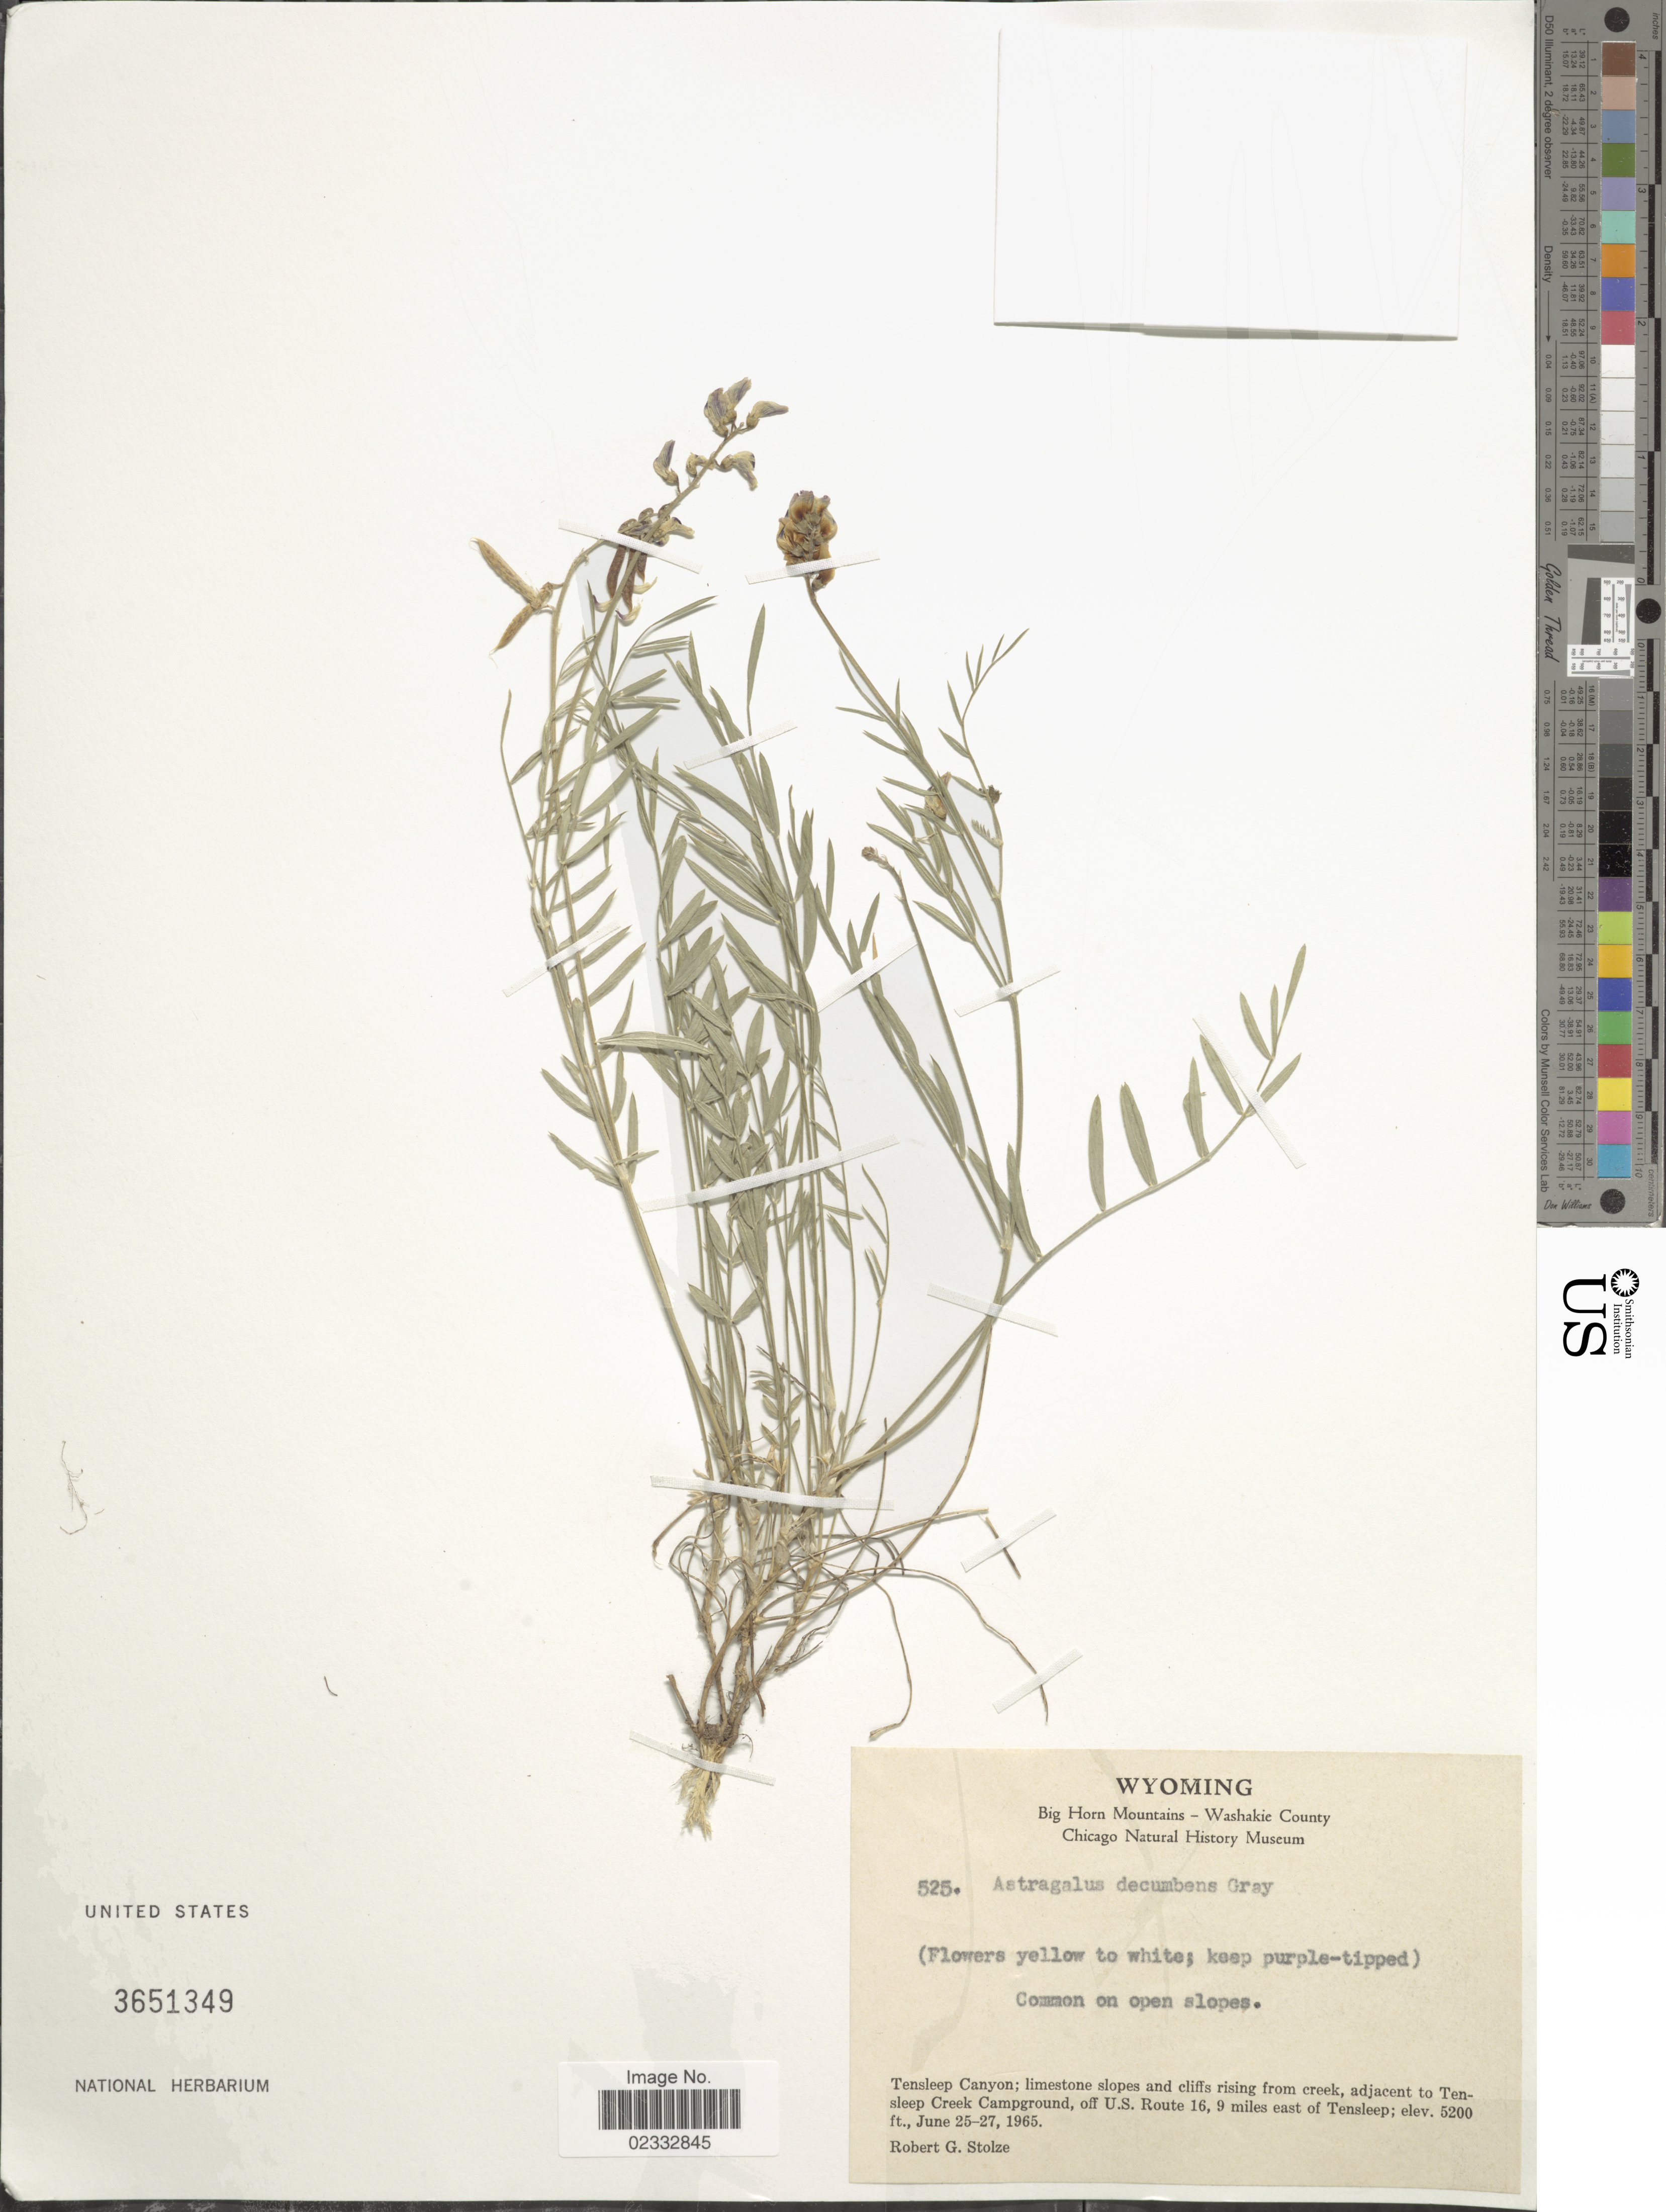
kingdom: Plantae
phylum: Tracheophyta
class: Magnoliopsida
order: Fabales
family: Fabaceae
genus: Astragalus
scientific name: Astragalus miser var. decumbens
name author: (Nutt. ex Torr. & A. Gray) Cronq.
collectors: R. G. Stolze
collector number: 525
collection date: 1965-06-25/1965-06-27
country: United States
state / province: Wyoming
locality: Tensleep Canyon; limestone slopes and cliffs rising from creek, adjacent to Tensleep Creek Campground, off U.S. Route 16, 9 miles east of Tensleep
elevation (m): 1585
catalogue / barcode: US 3651349